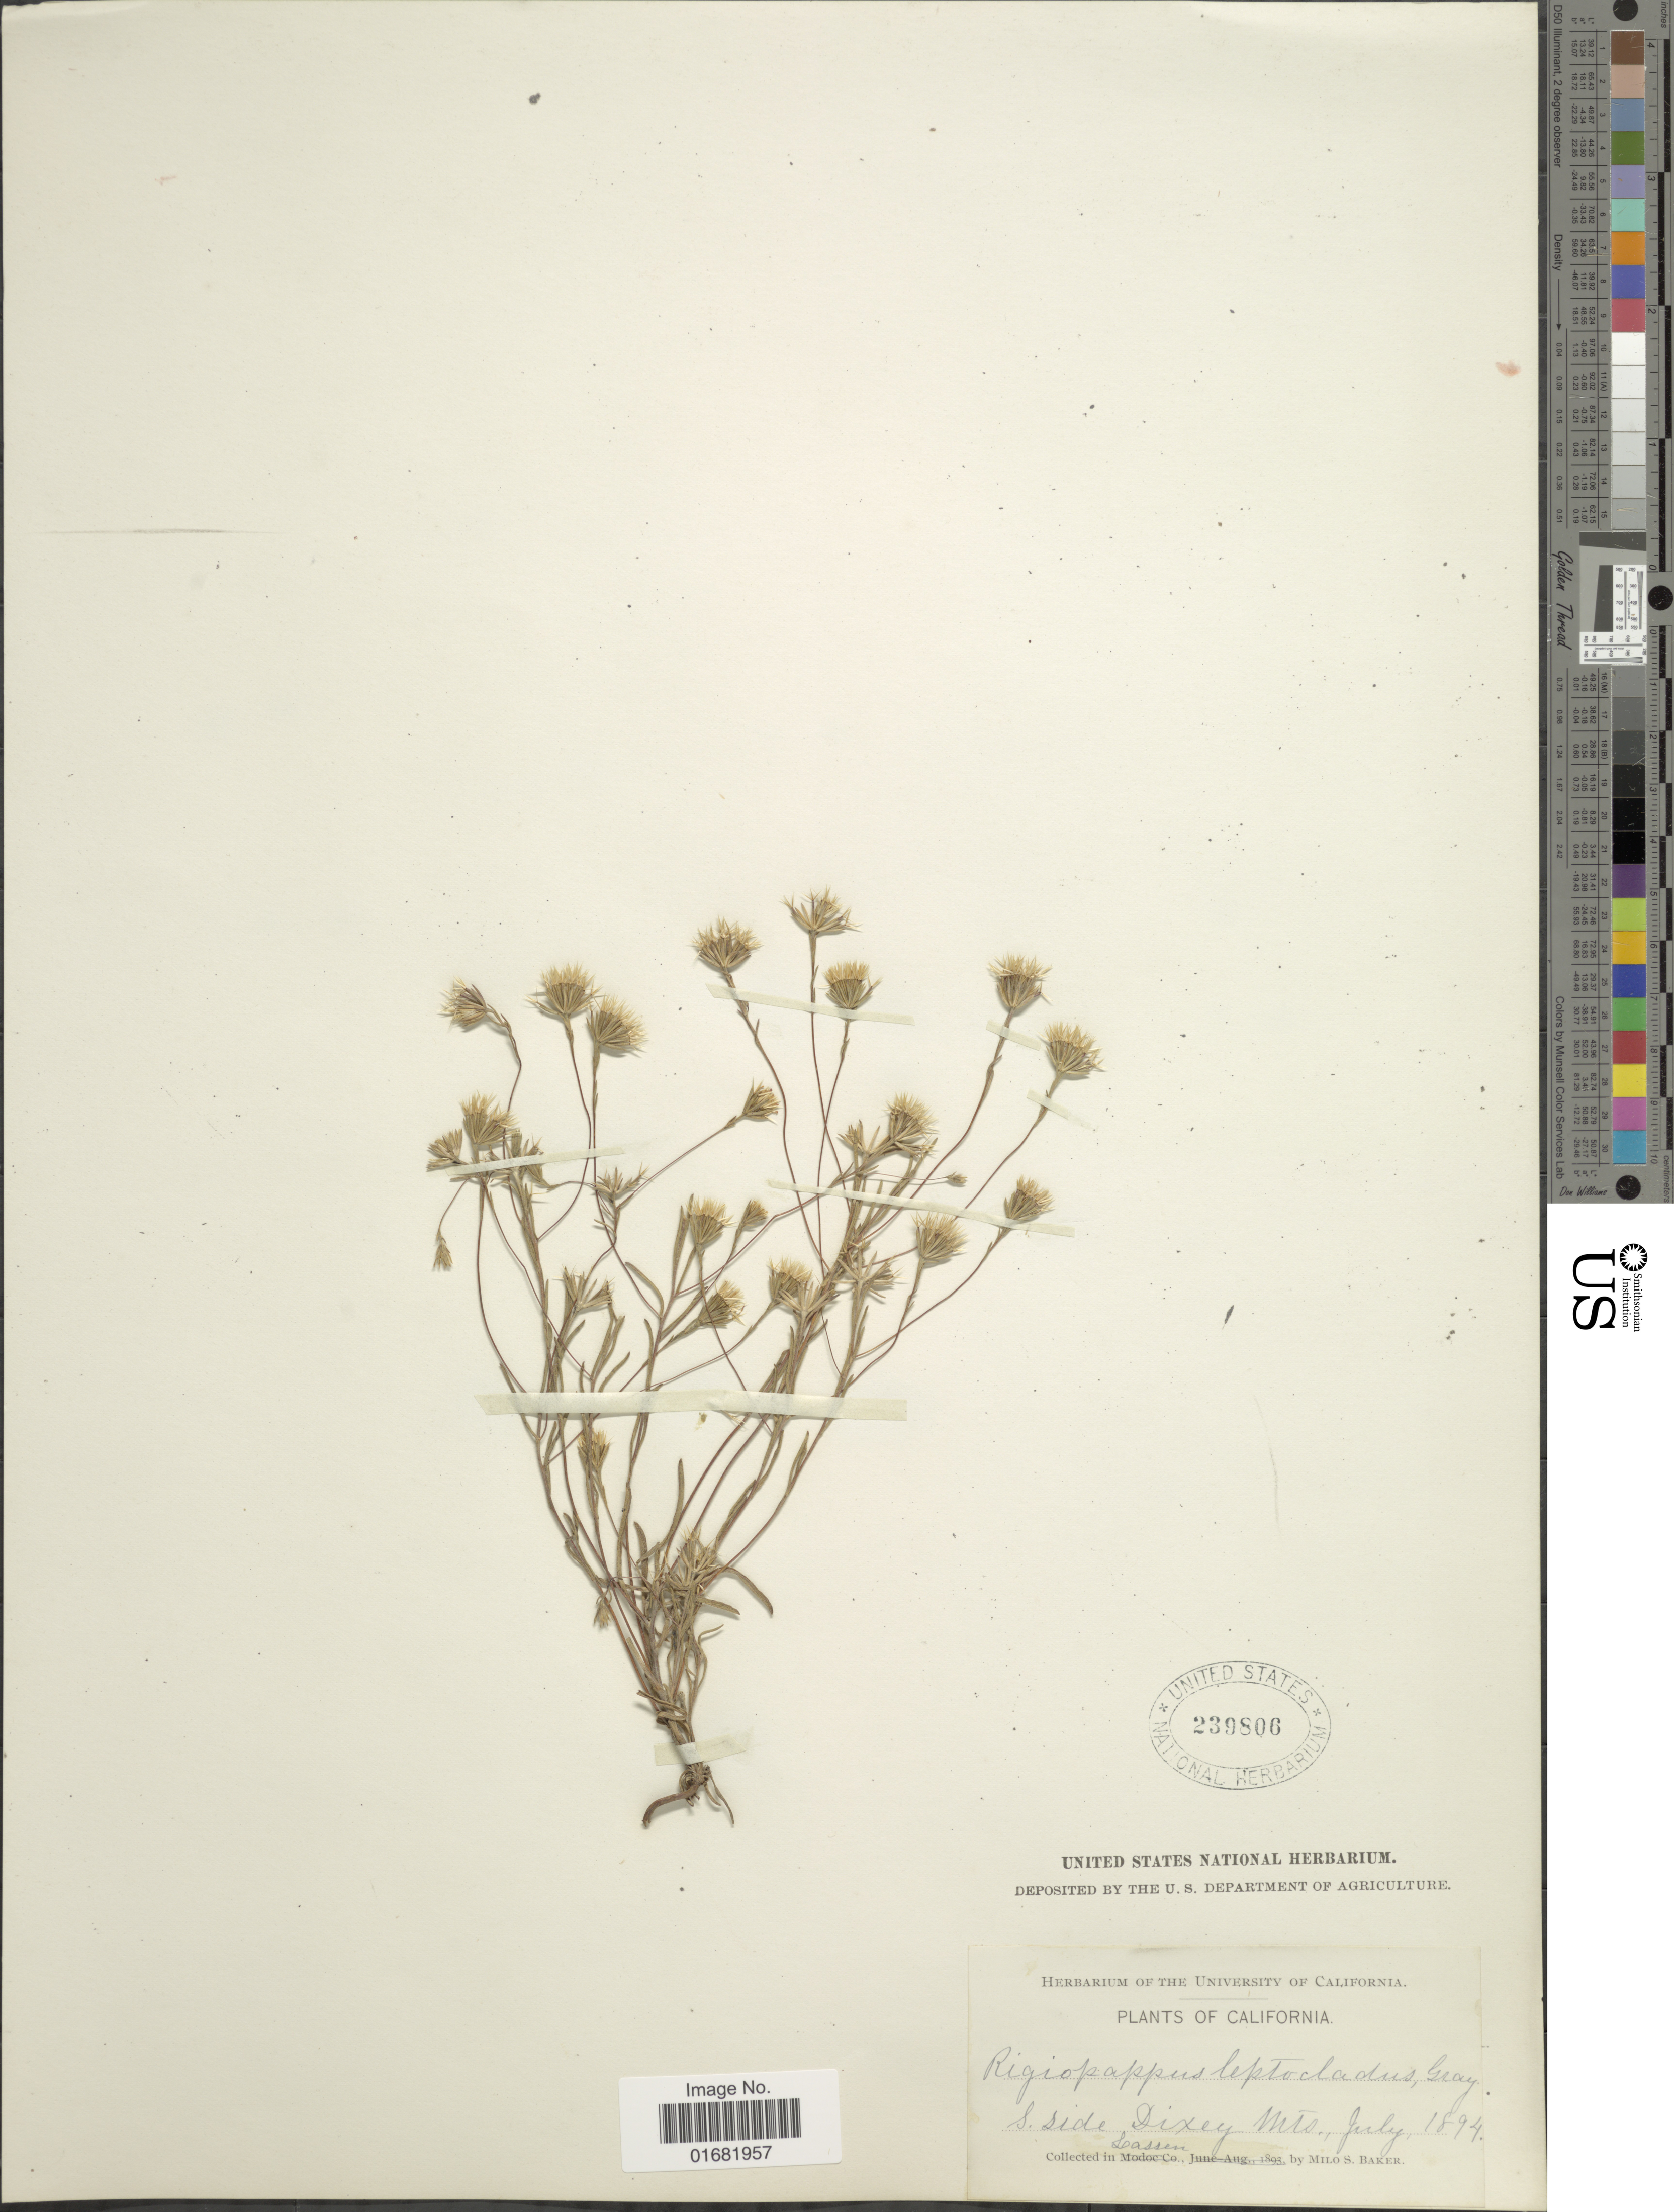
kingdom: Plantae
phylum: Tracheophyta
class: Magnoliopsida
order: Asterales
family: Asteraceae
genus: Rigiopappus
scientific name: Rigiopappus leptocladus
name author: A. Gray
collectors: M. S. Baker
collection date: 1894-07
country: United States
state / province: California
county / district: Lassen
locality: S. side Dixey Mts. Lassen Co.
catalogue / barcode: US 239806